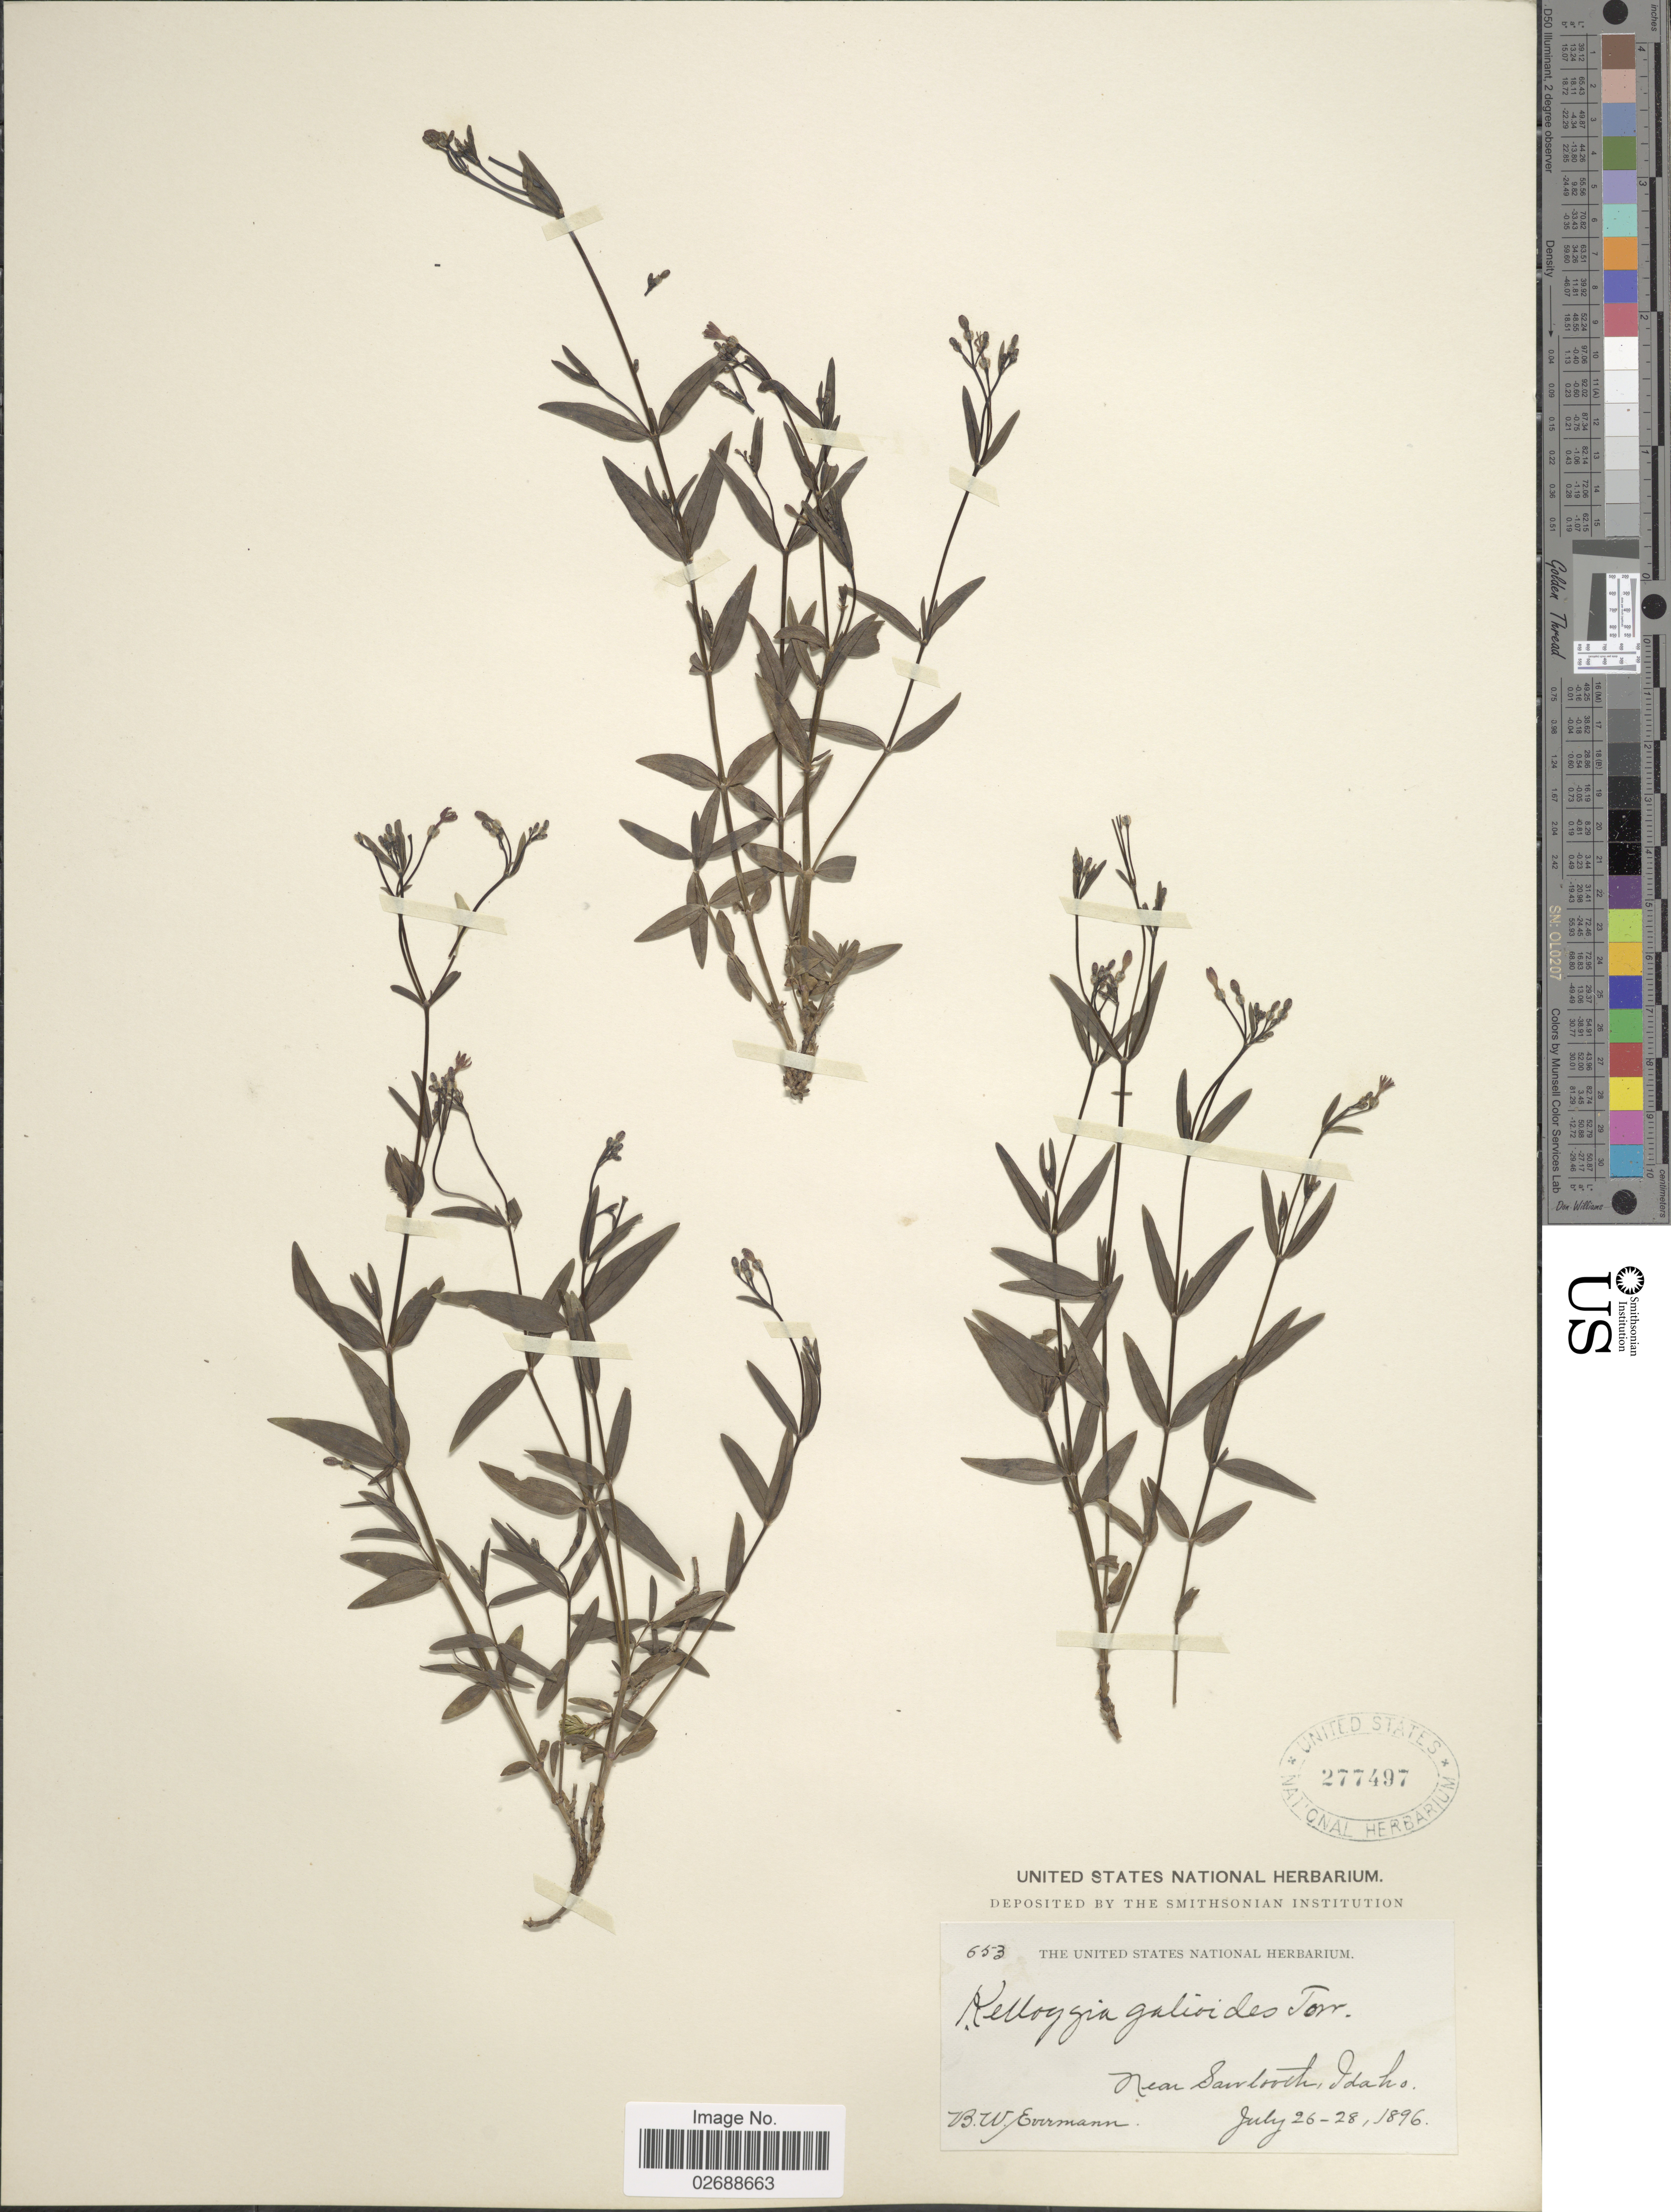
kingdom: Plantae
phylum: Tracheophyta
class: Magnoliopsida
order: Gentianales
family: Rubiaceae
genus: Kelloggia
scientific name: Kelloggia galioides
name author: Torr.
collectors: B. W. Evermann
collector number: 653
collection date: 1896-07-26/1896-07-28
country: United States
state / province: Idaho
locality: Near Sawtooth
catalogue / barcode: US 277497